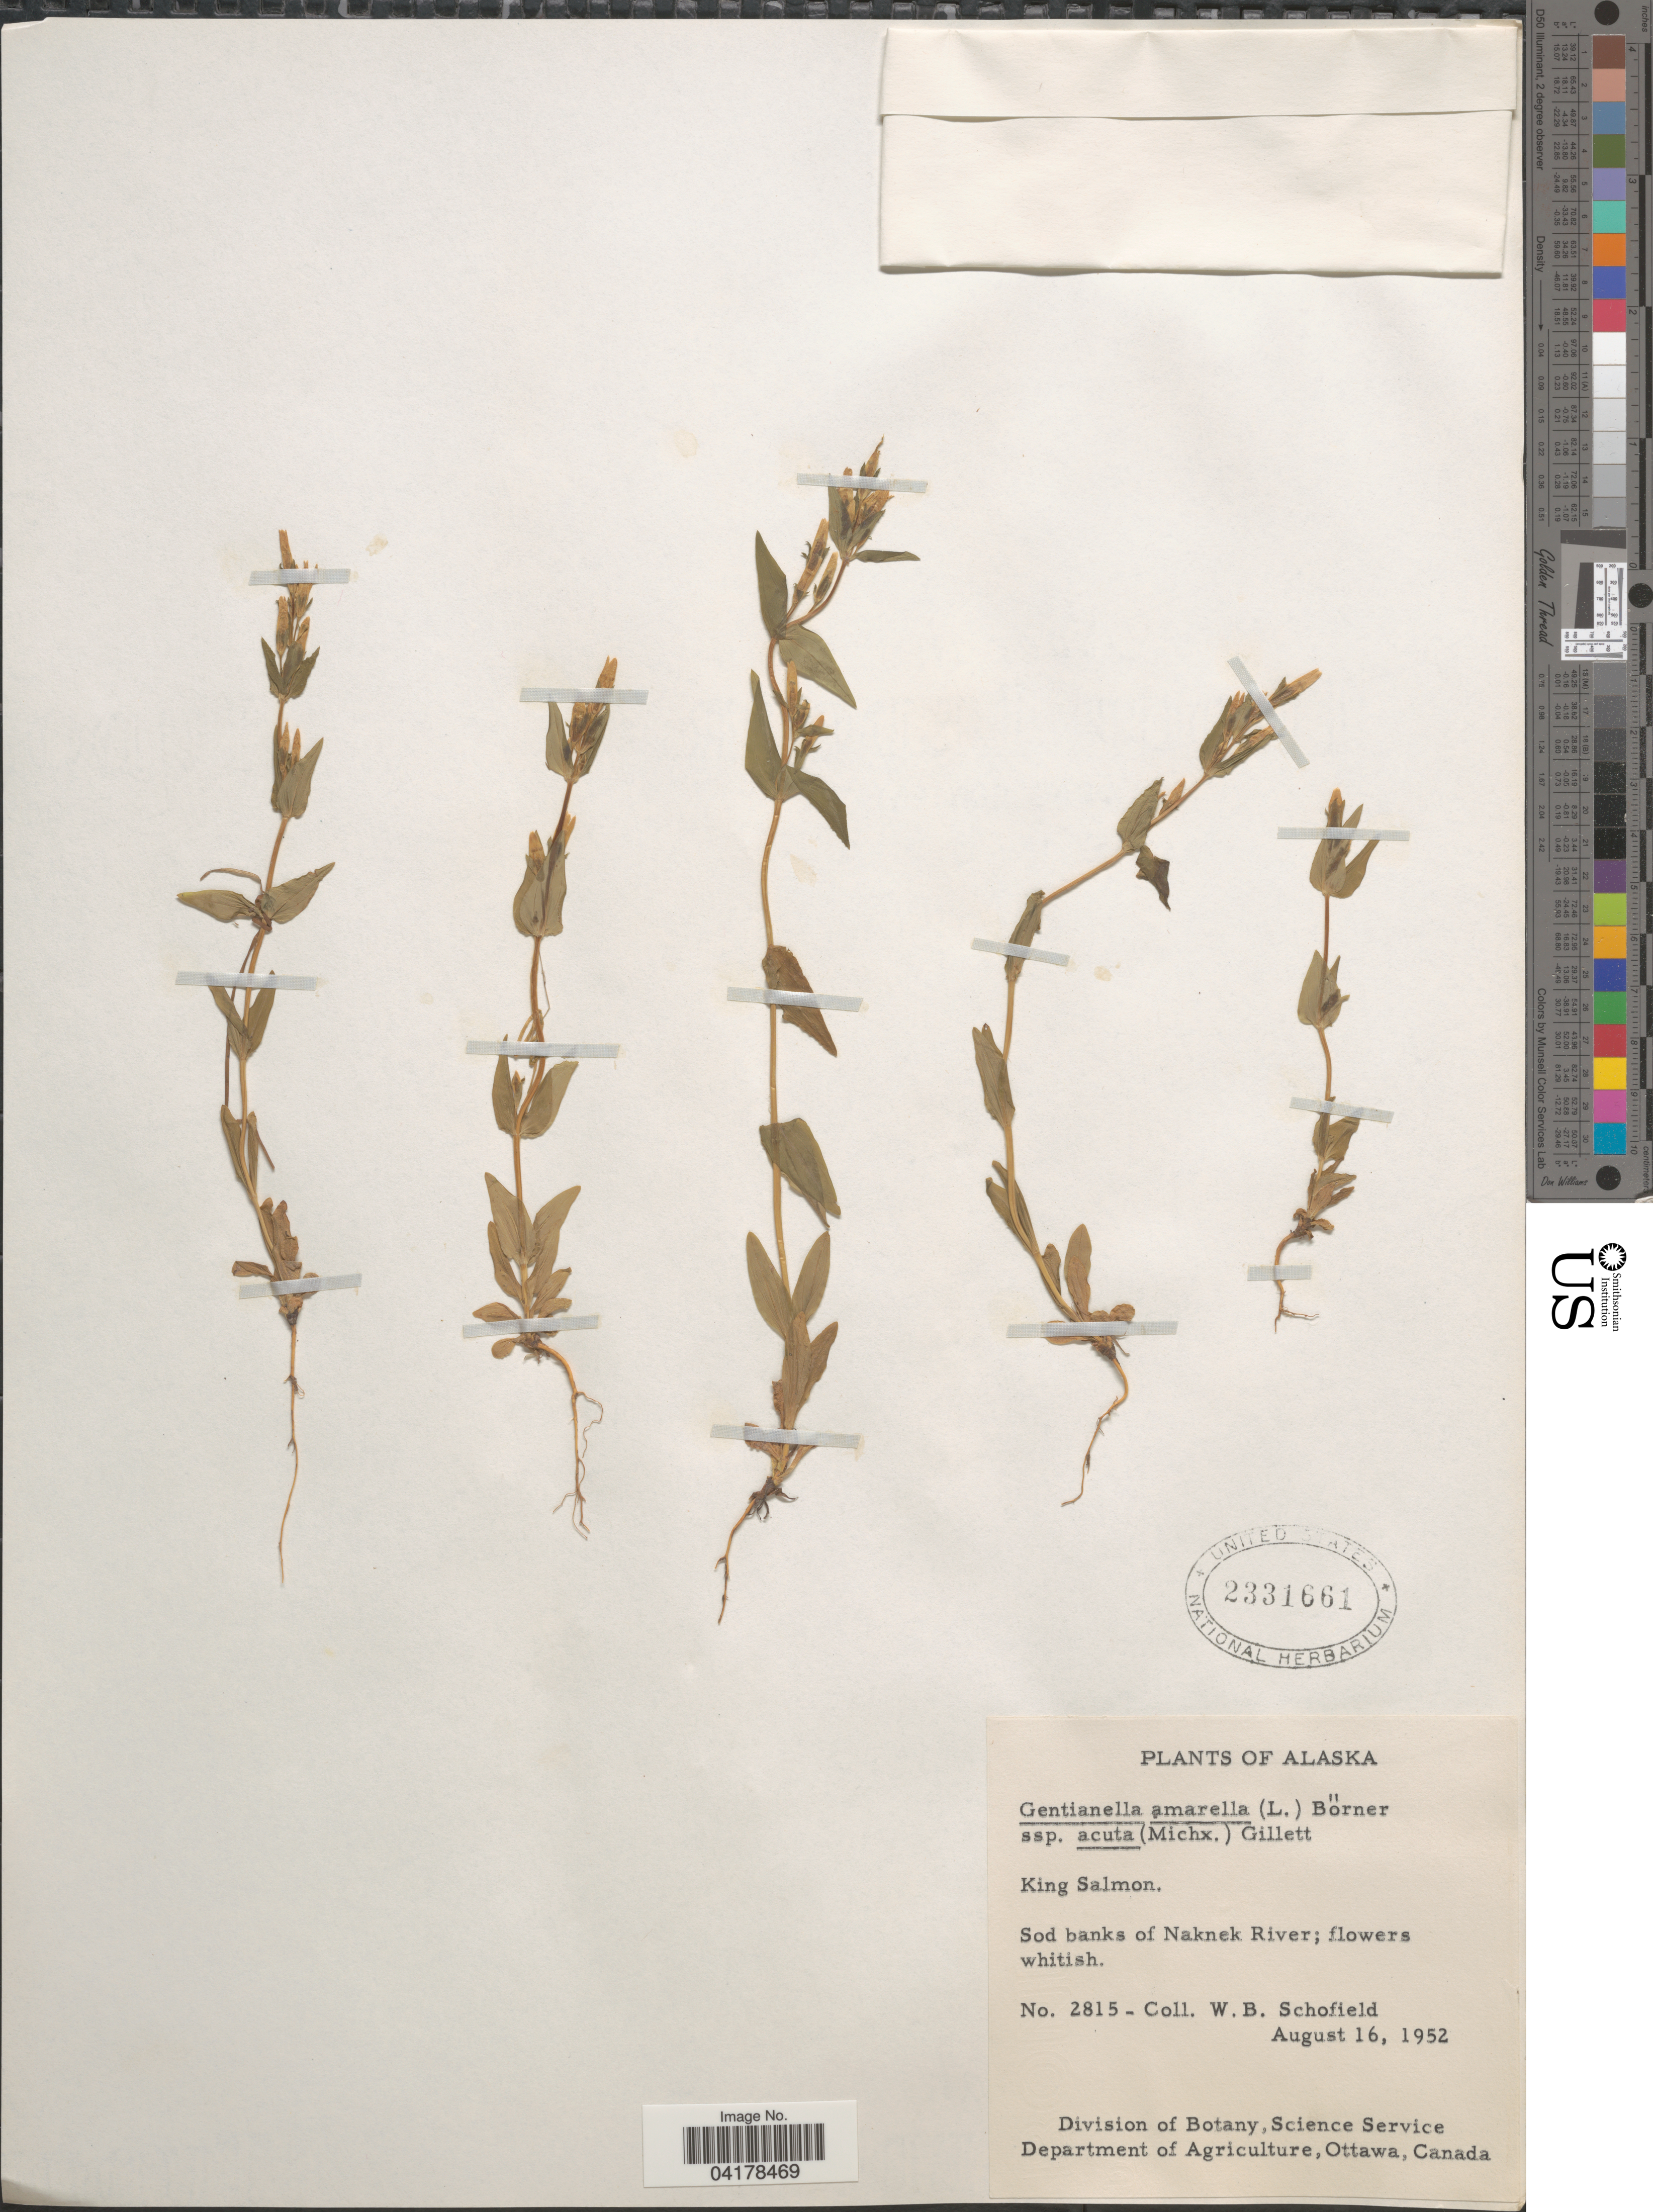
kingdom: Plantae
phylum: Tracheophyta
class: Magnoliopsida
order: Gentianales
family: Gentianaceae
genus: Gentianella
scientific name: Gentianella amarella subsp. acuta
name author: (Michx.) J.M. Gillett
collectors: W. Schofield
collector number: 2815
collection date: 1952-08-16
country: United States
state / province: Alaska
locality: King Salmon. Sod banks of Naknek River.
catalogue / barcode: US 2331661